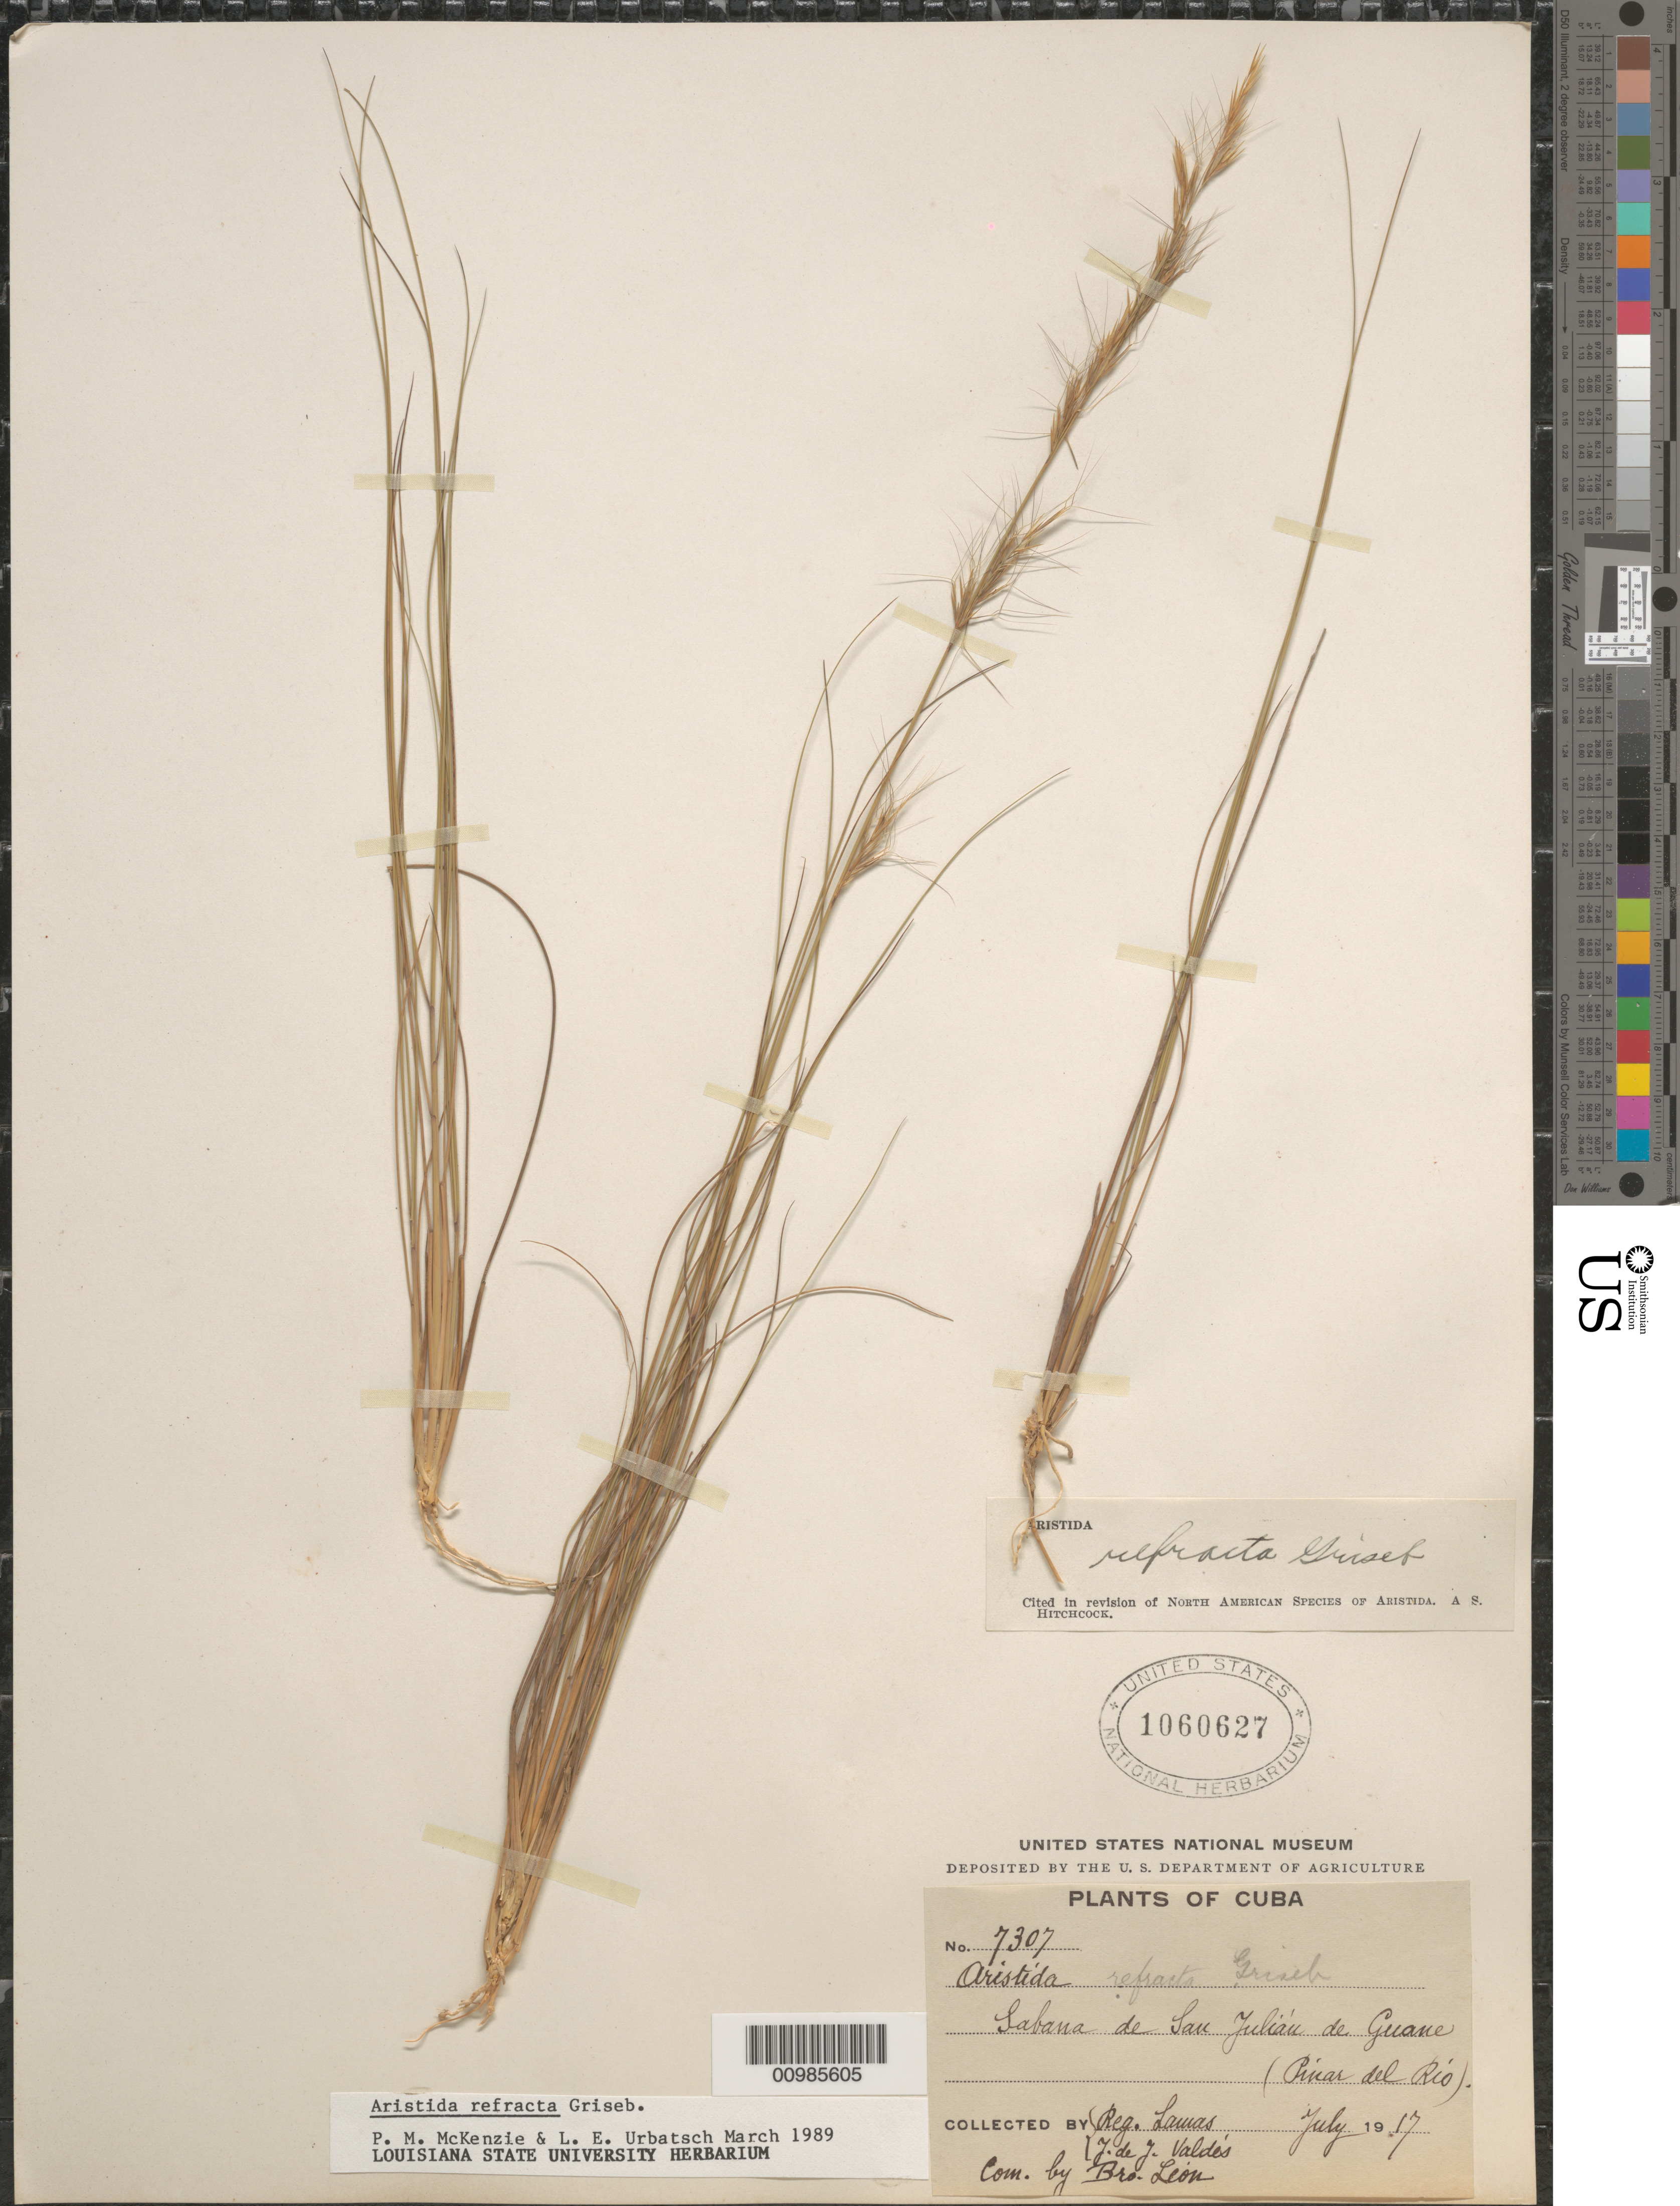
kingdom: Plantae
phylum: Tracheophyta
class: Liliopsida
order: Poales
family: Poaceae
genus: Aristida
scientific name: Aristida refracta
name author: Griseb.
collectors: Bro. León, J. Valdés & R. Lamas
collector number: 7307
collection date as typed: Jul 1917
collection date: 1917-07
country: Cuba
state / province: Pinar del Rio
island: Cuba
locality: San Julian de Guane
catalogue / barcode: US 1060627